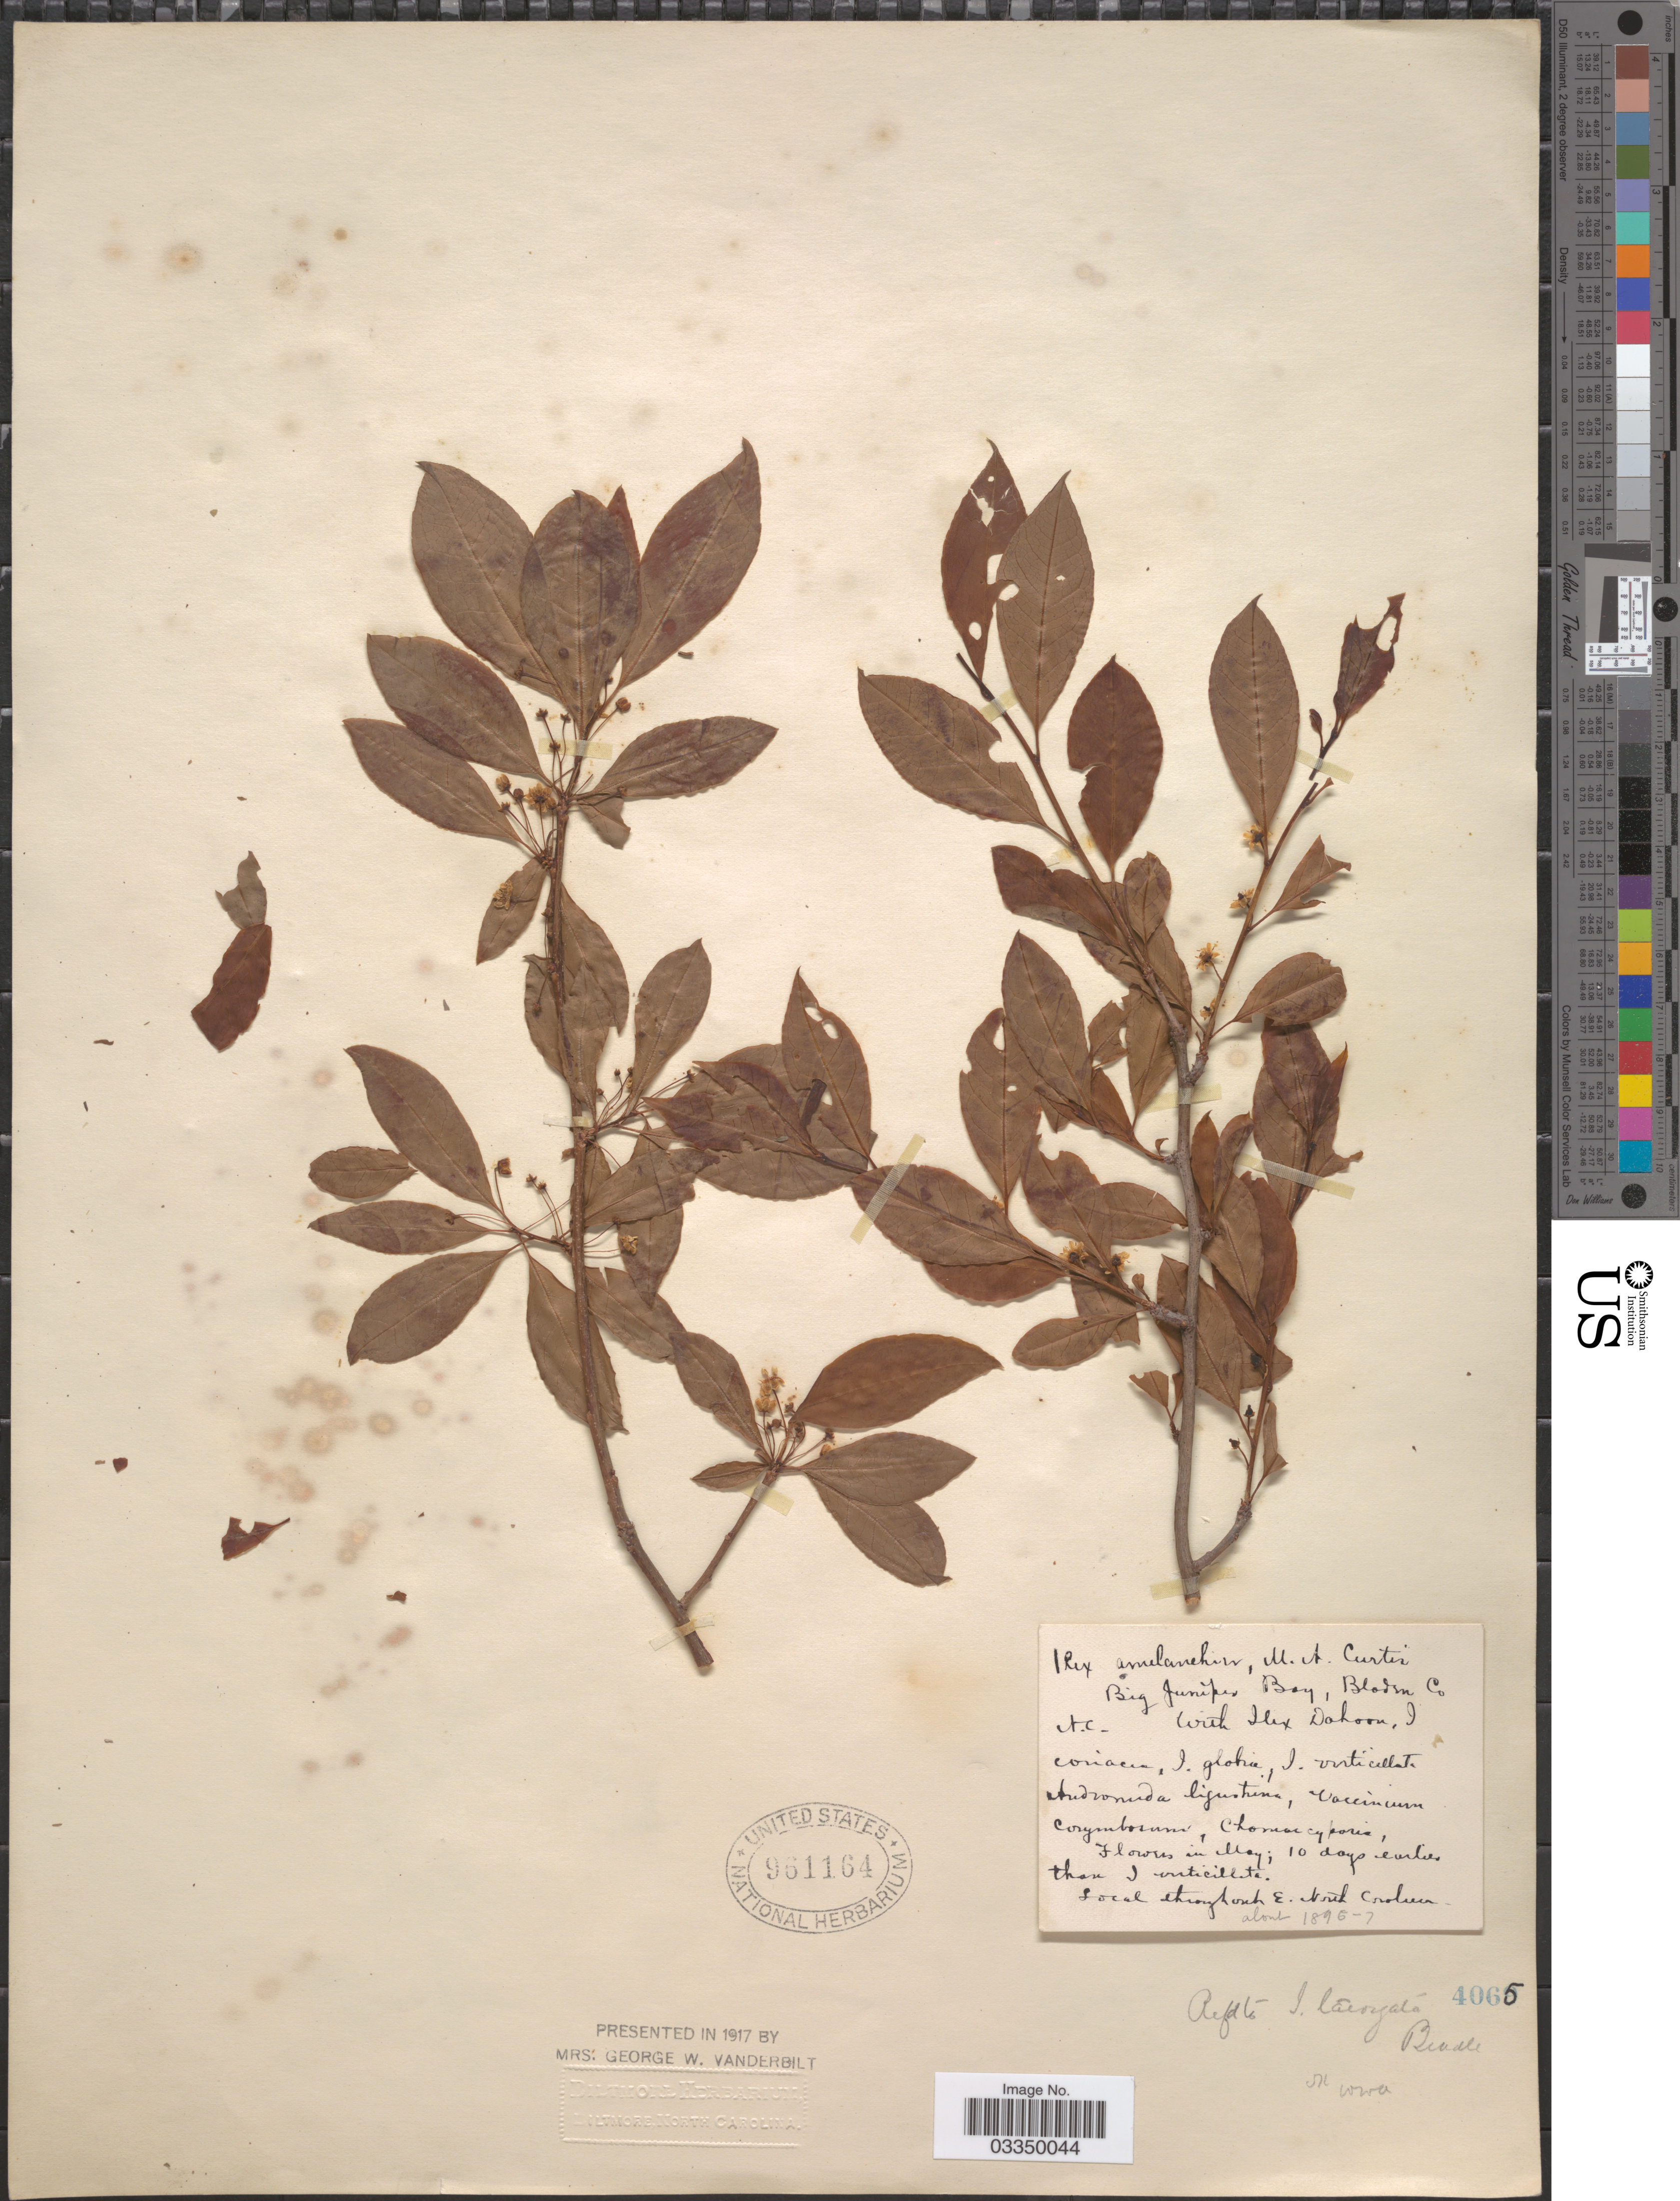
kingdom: Plantae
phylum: Tracheophyta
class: Magnoliopsida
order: Aquifoliales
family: Aquifoliaceae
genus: Ilex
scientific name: Ilex laevigata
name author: (Pursh) A. Gray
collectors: M. A. Curtis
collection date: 1896/1897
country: United States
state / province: North Carolina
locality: Big Juniper Bay, Bladen Co. Throughout E. North Carolina.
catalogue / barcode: US 961164